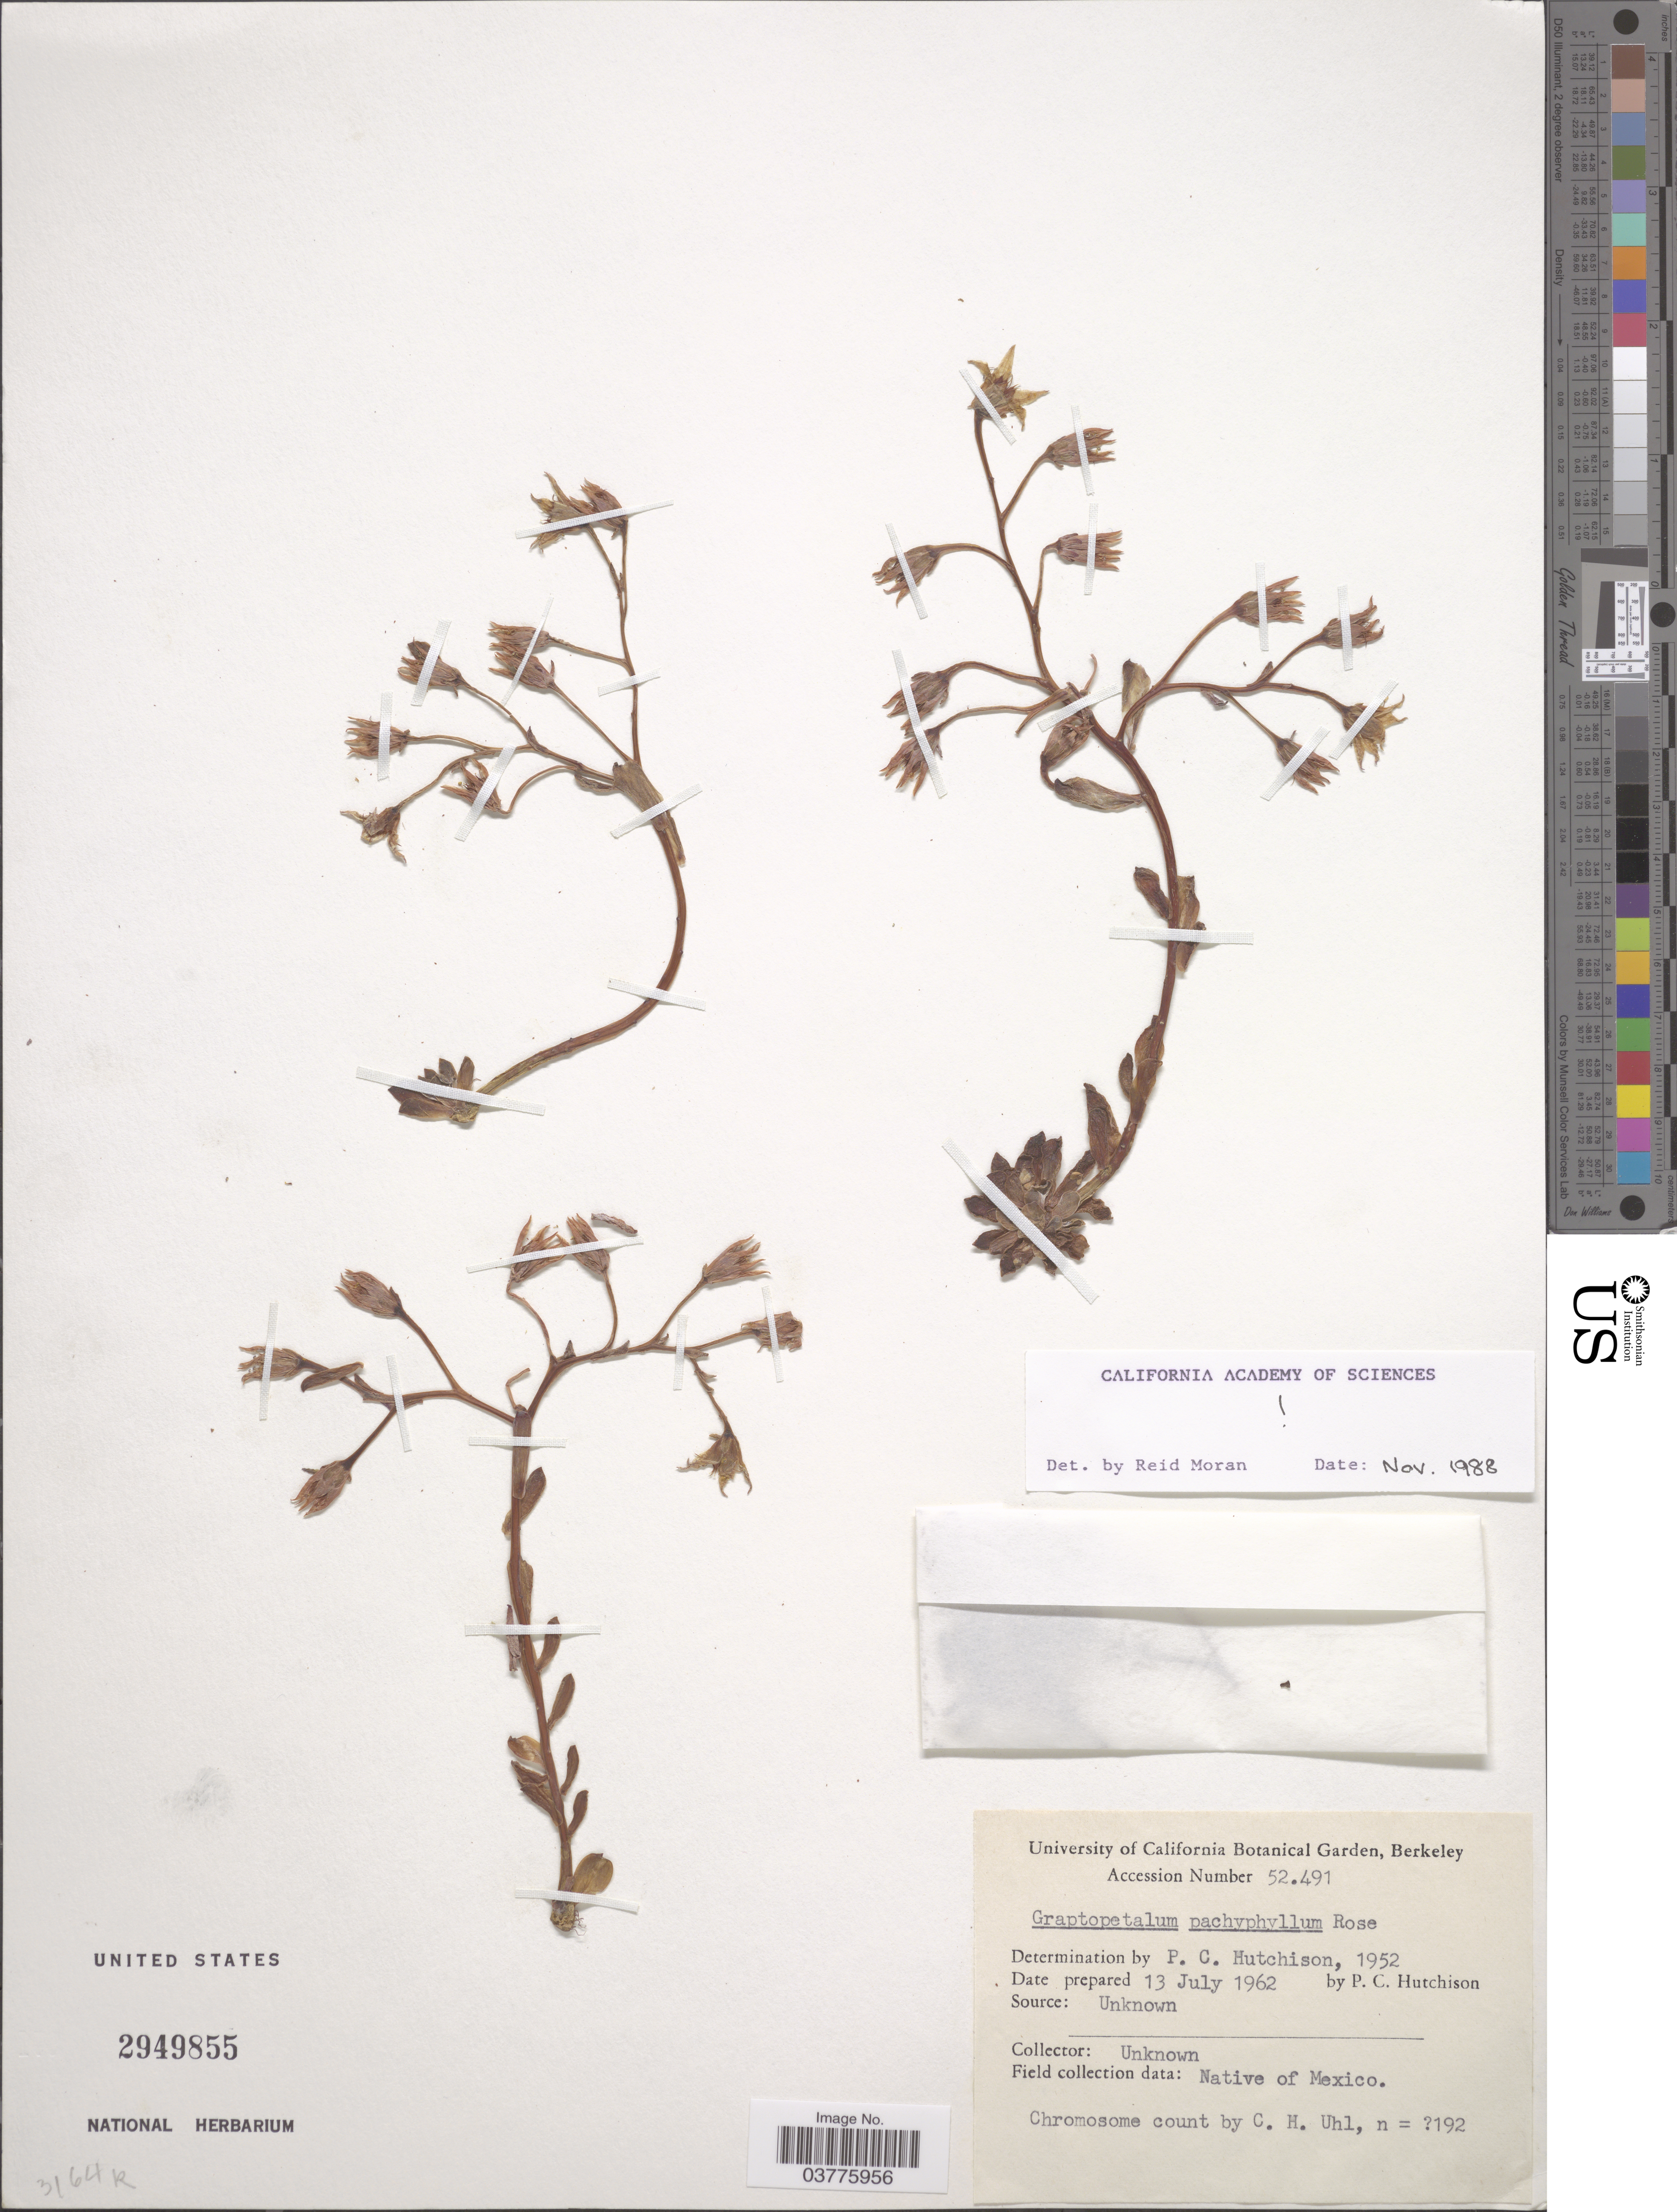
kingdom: Plantae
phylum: Tracheophyta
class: Magnoliopsida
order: Saxifragales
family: Crassulaceae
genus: Graptopetalum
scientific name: Graptopetalum pachyphyllum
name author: Rose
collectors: P. C. Hutchison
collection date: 1962-07-13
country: United States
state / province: California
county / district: Alameda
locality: University of California Botanical Garden, Berkeley.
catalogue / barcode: US 2949855